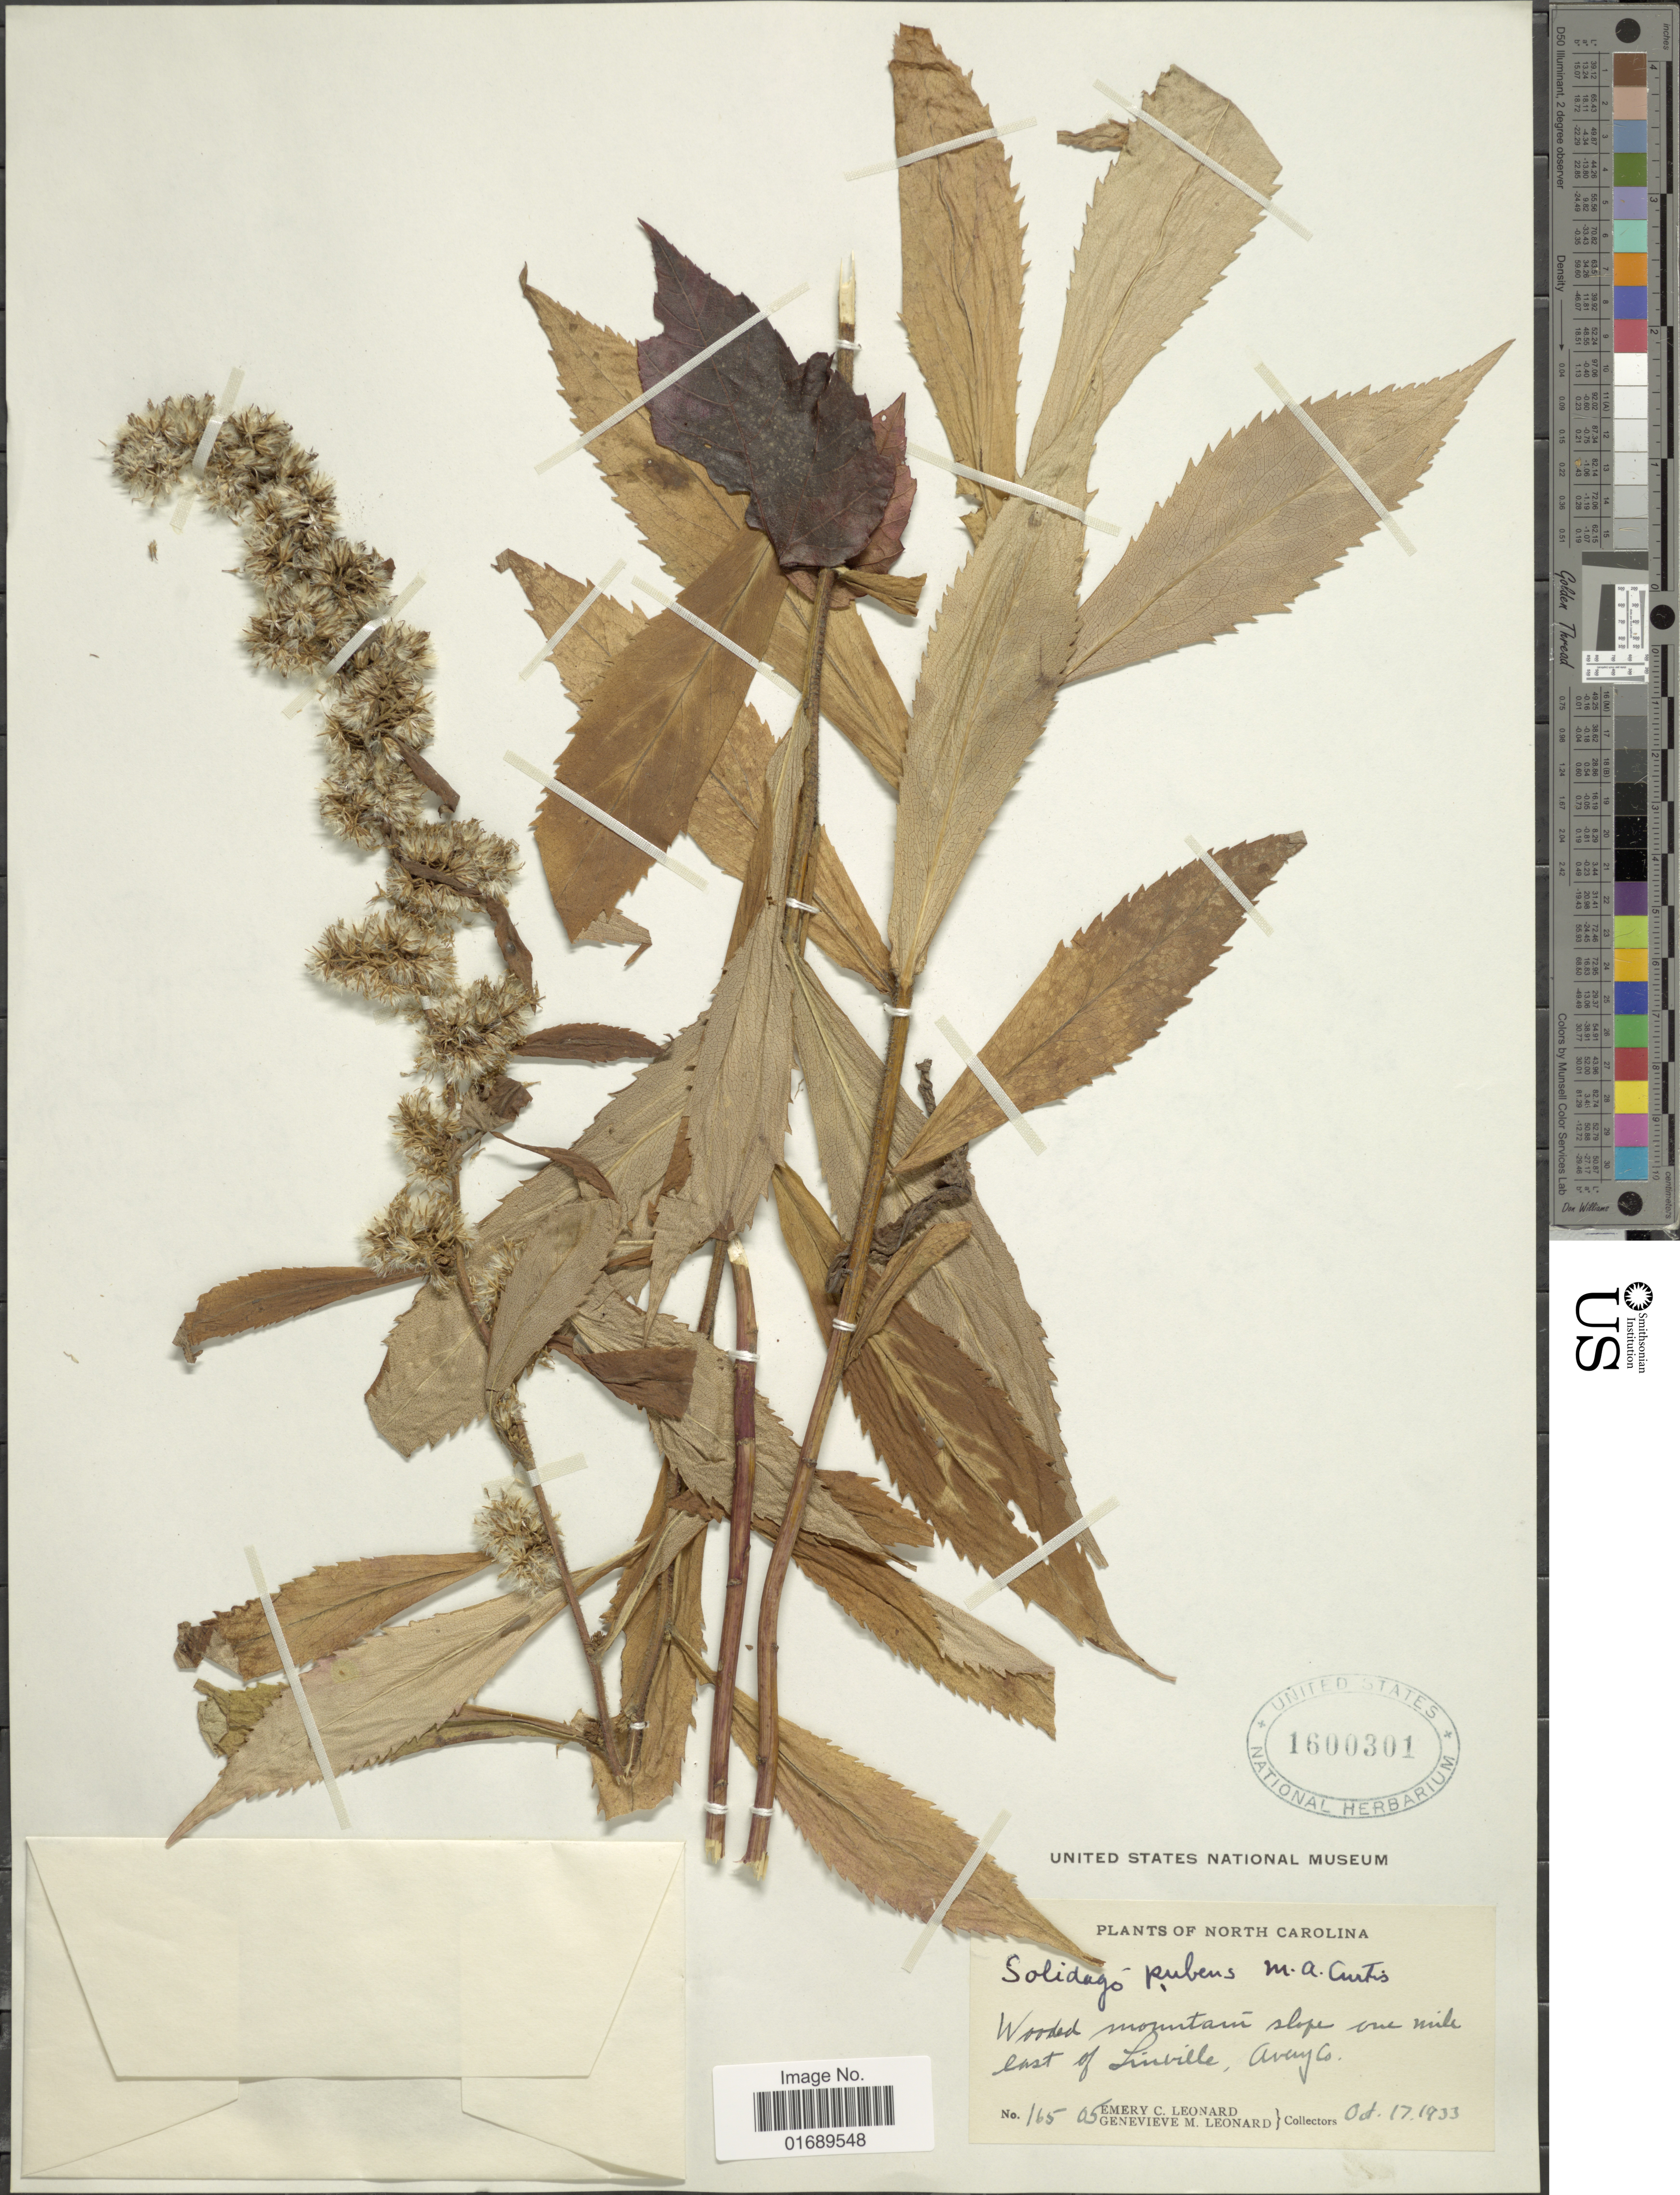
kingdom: Plantae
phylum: Tracheophyta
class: Magnoliopsida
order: Asterales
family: Asteraceae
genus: Solidago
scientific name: Solidago pubens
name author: M.A. Curtis ex Torr. & A. Gray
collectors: E. C. Leonard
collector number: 16505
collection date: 1933-10-17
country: United States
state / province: North Carolina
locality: Wooded mountain slope one mile east of Linville, Avery Co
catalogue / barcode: US 1600301